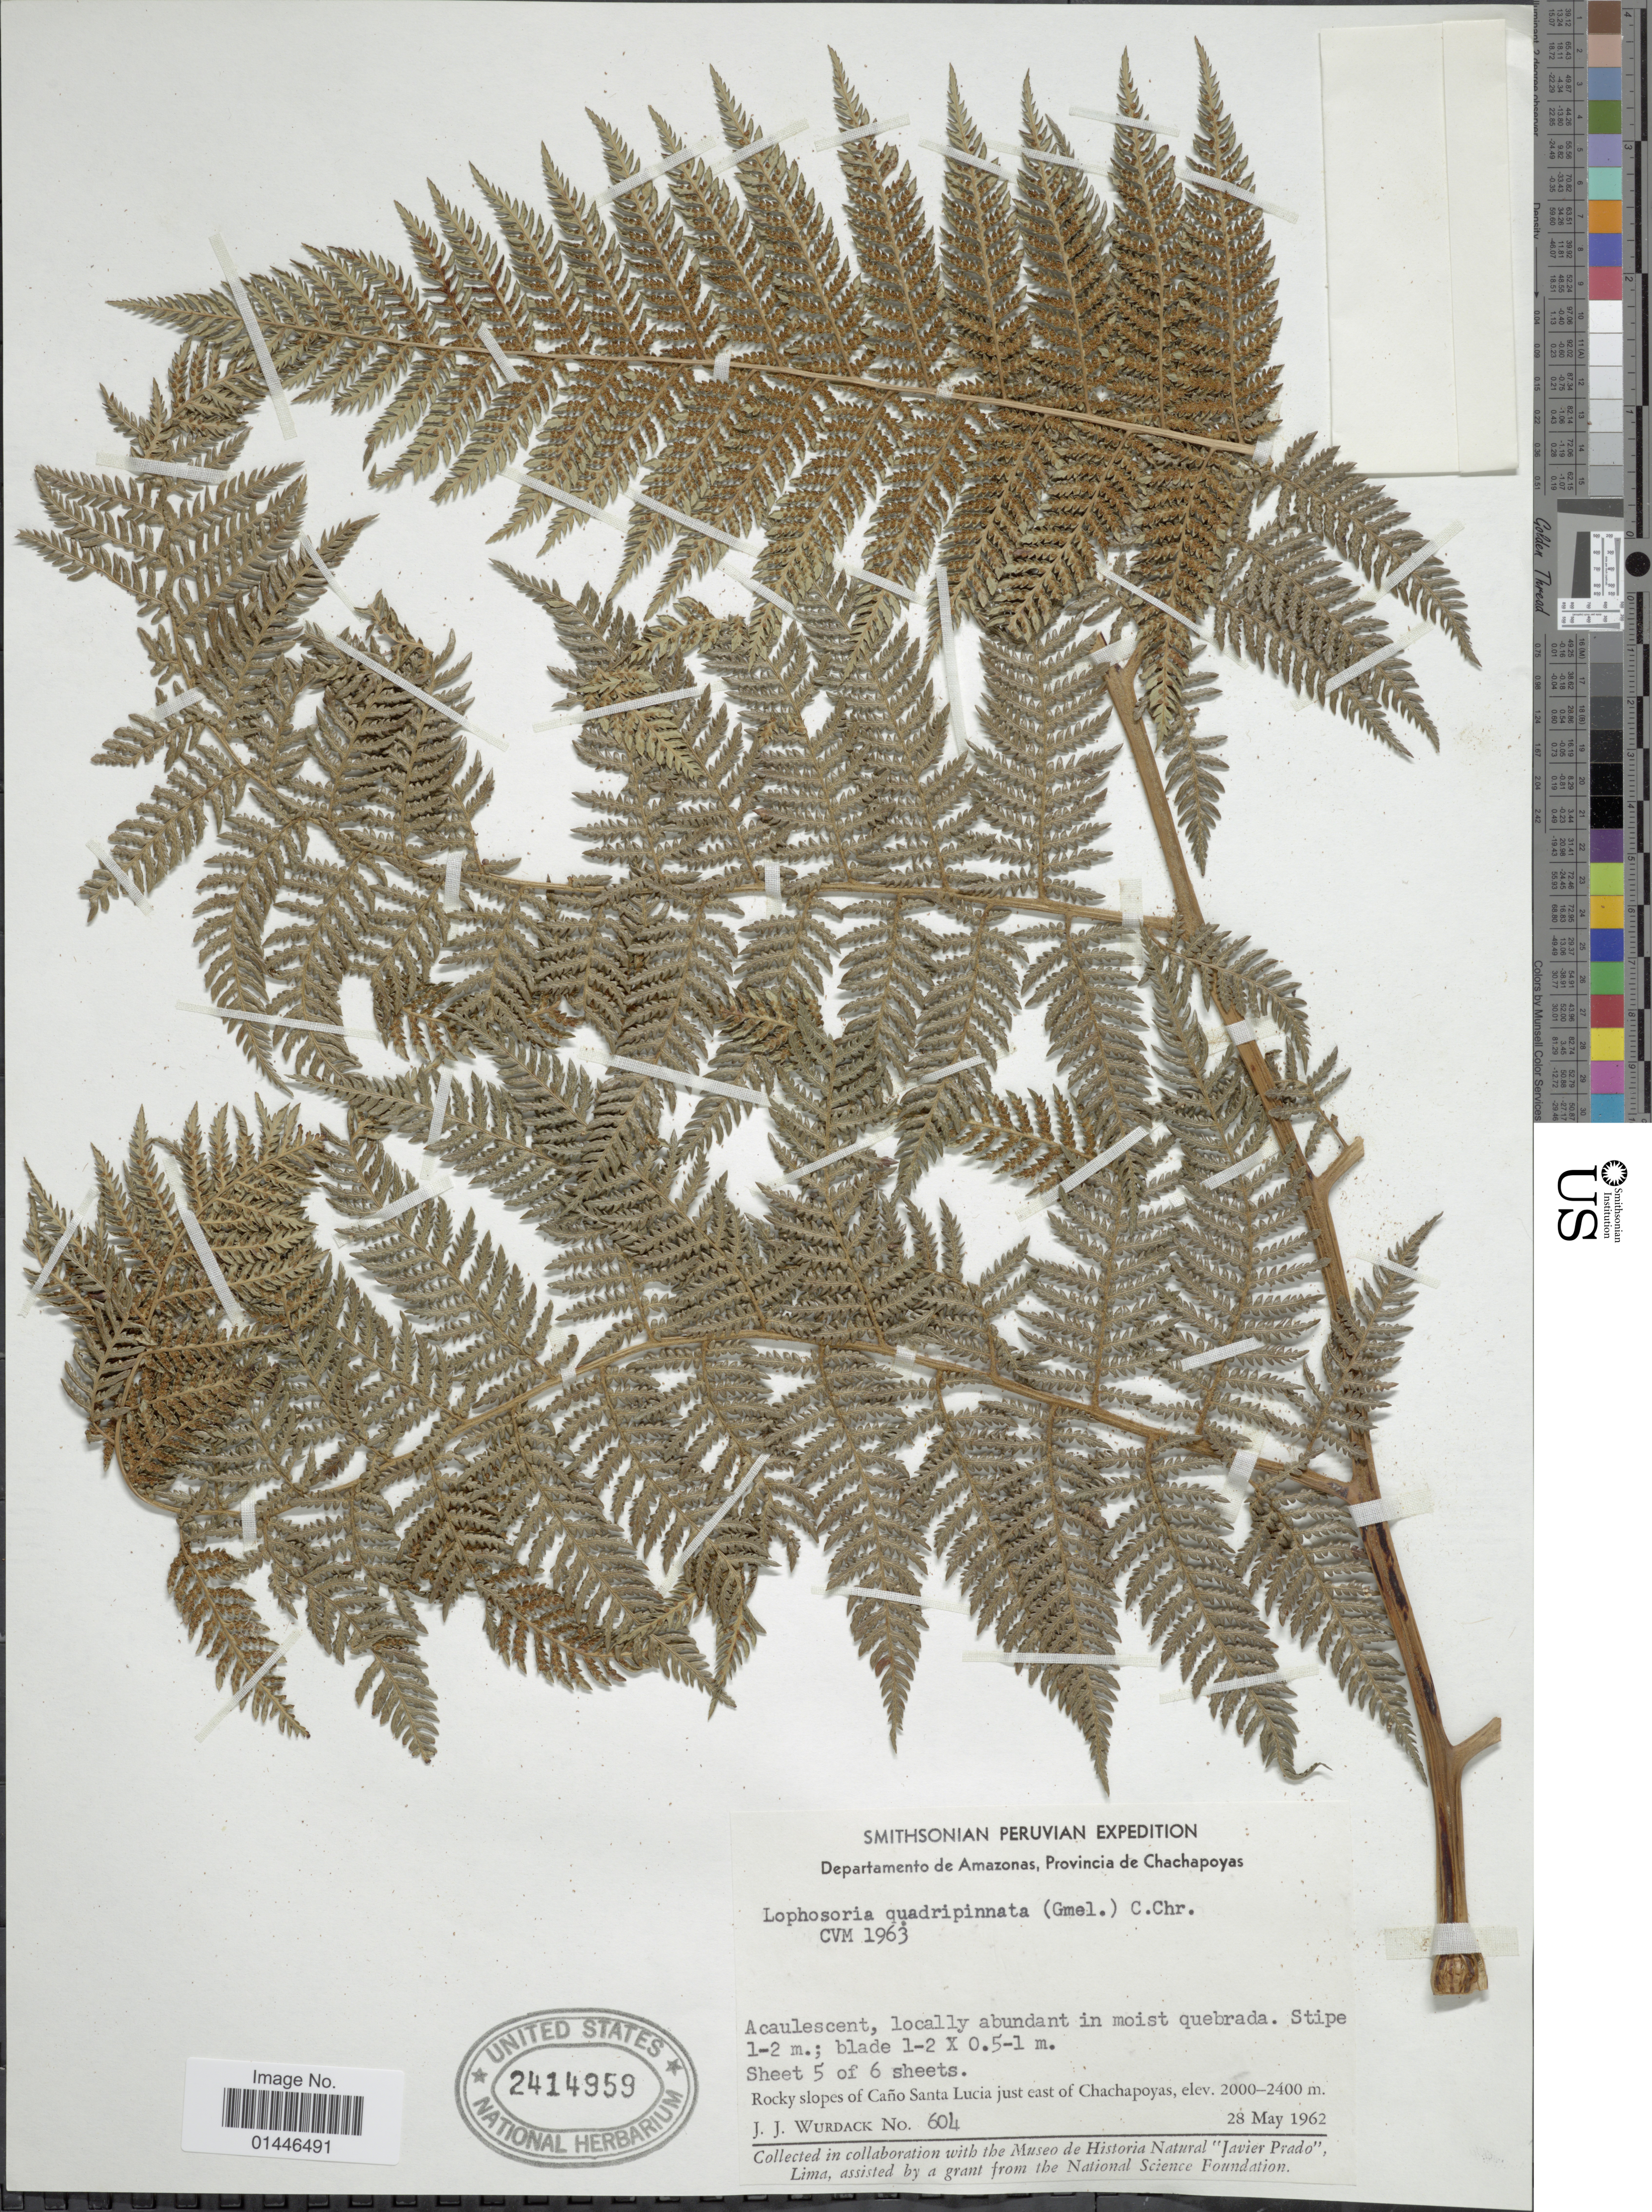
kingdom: Plantae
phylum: Tracheophyta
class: Polypodiopsida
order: Cyatheales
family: Dicksoniaceae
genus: Lophosoria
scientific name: Lophosoria quadripinnata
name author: (J.F. Gmel.) C. Chr.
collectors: J. J. Wurdack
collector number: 604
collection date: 1962-05-28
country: Peru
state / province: Amazonas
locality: Provincia de Chachapoyas. Caño Santa Lucia just east of Chachapoyas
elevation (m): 2000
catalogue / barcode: US 2414959